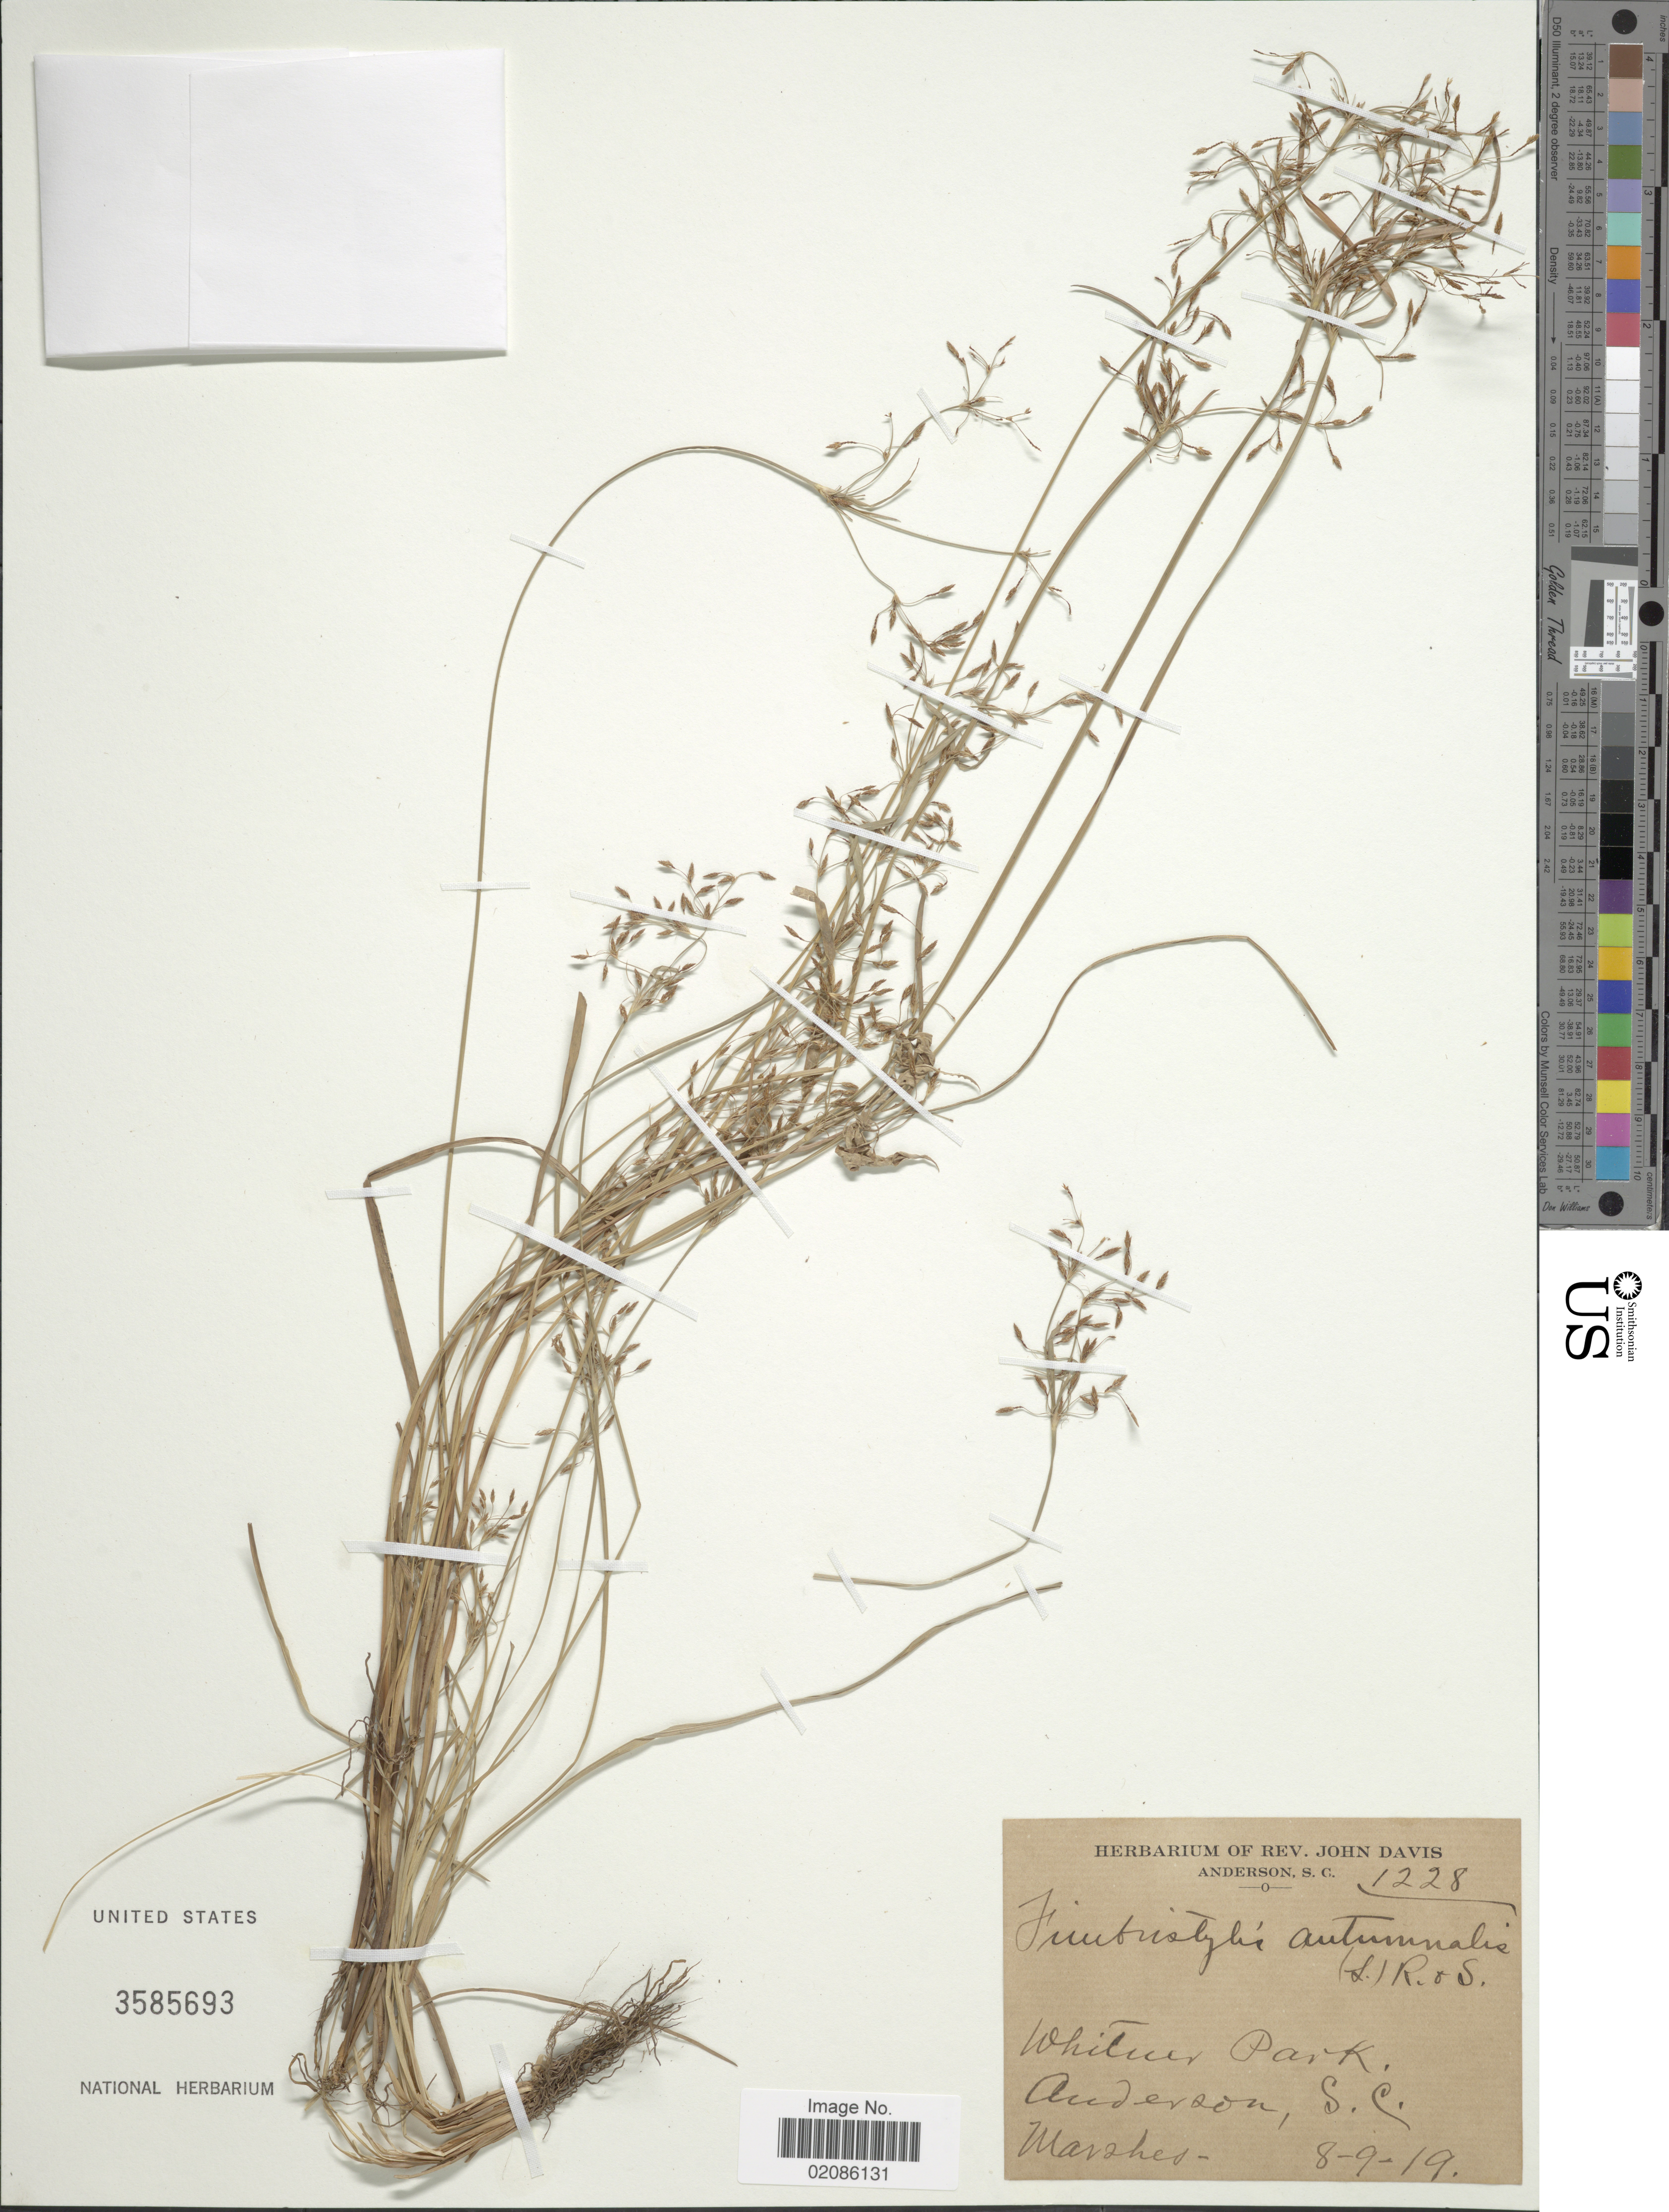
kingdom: Plantae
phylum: Tracheophyta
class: Liliopsida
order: Poales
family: Cyperaceae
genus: Fimbristylis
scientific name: Fimbristylis autumnalis (L.) Roem. & Schult.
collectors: ex herb. Rev. John Davis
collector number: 1228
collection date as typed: Transcribed d/m/y: 9/8/19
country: United States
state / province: South Carolina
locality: Whitner Park, Anderson, S.C.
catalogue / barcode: US 3585693